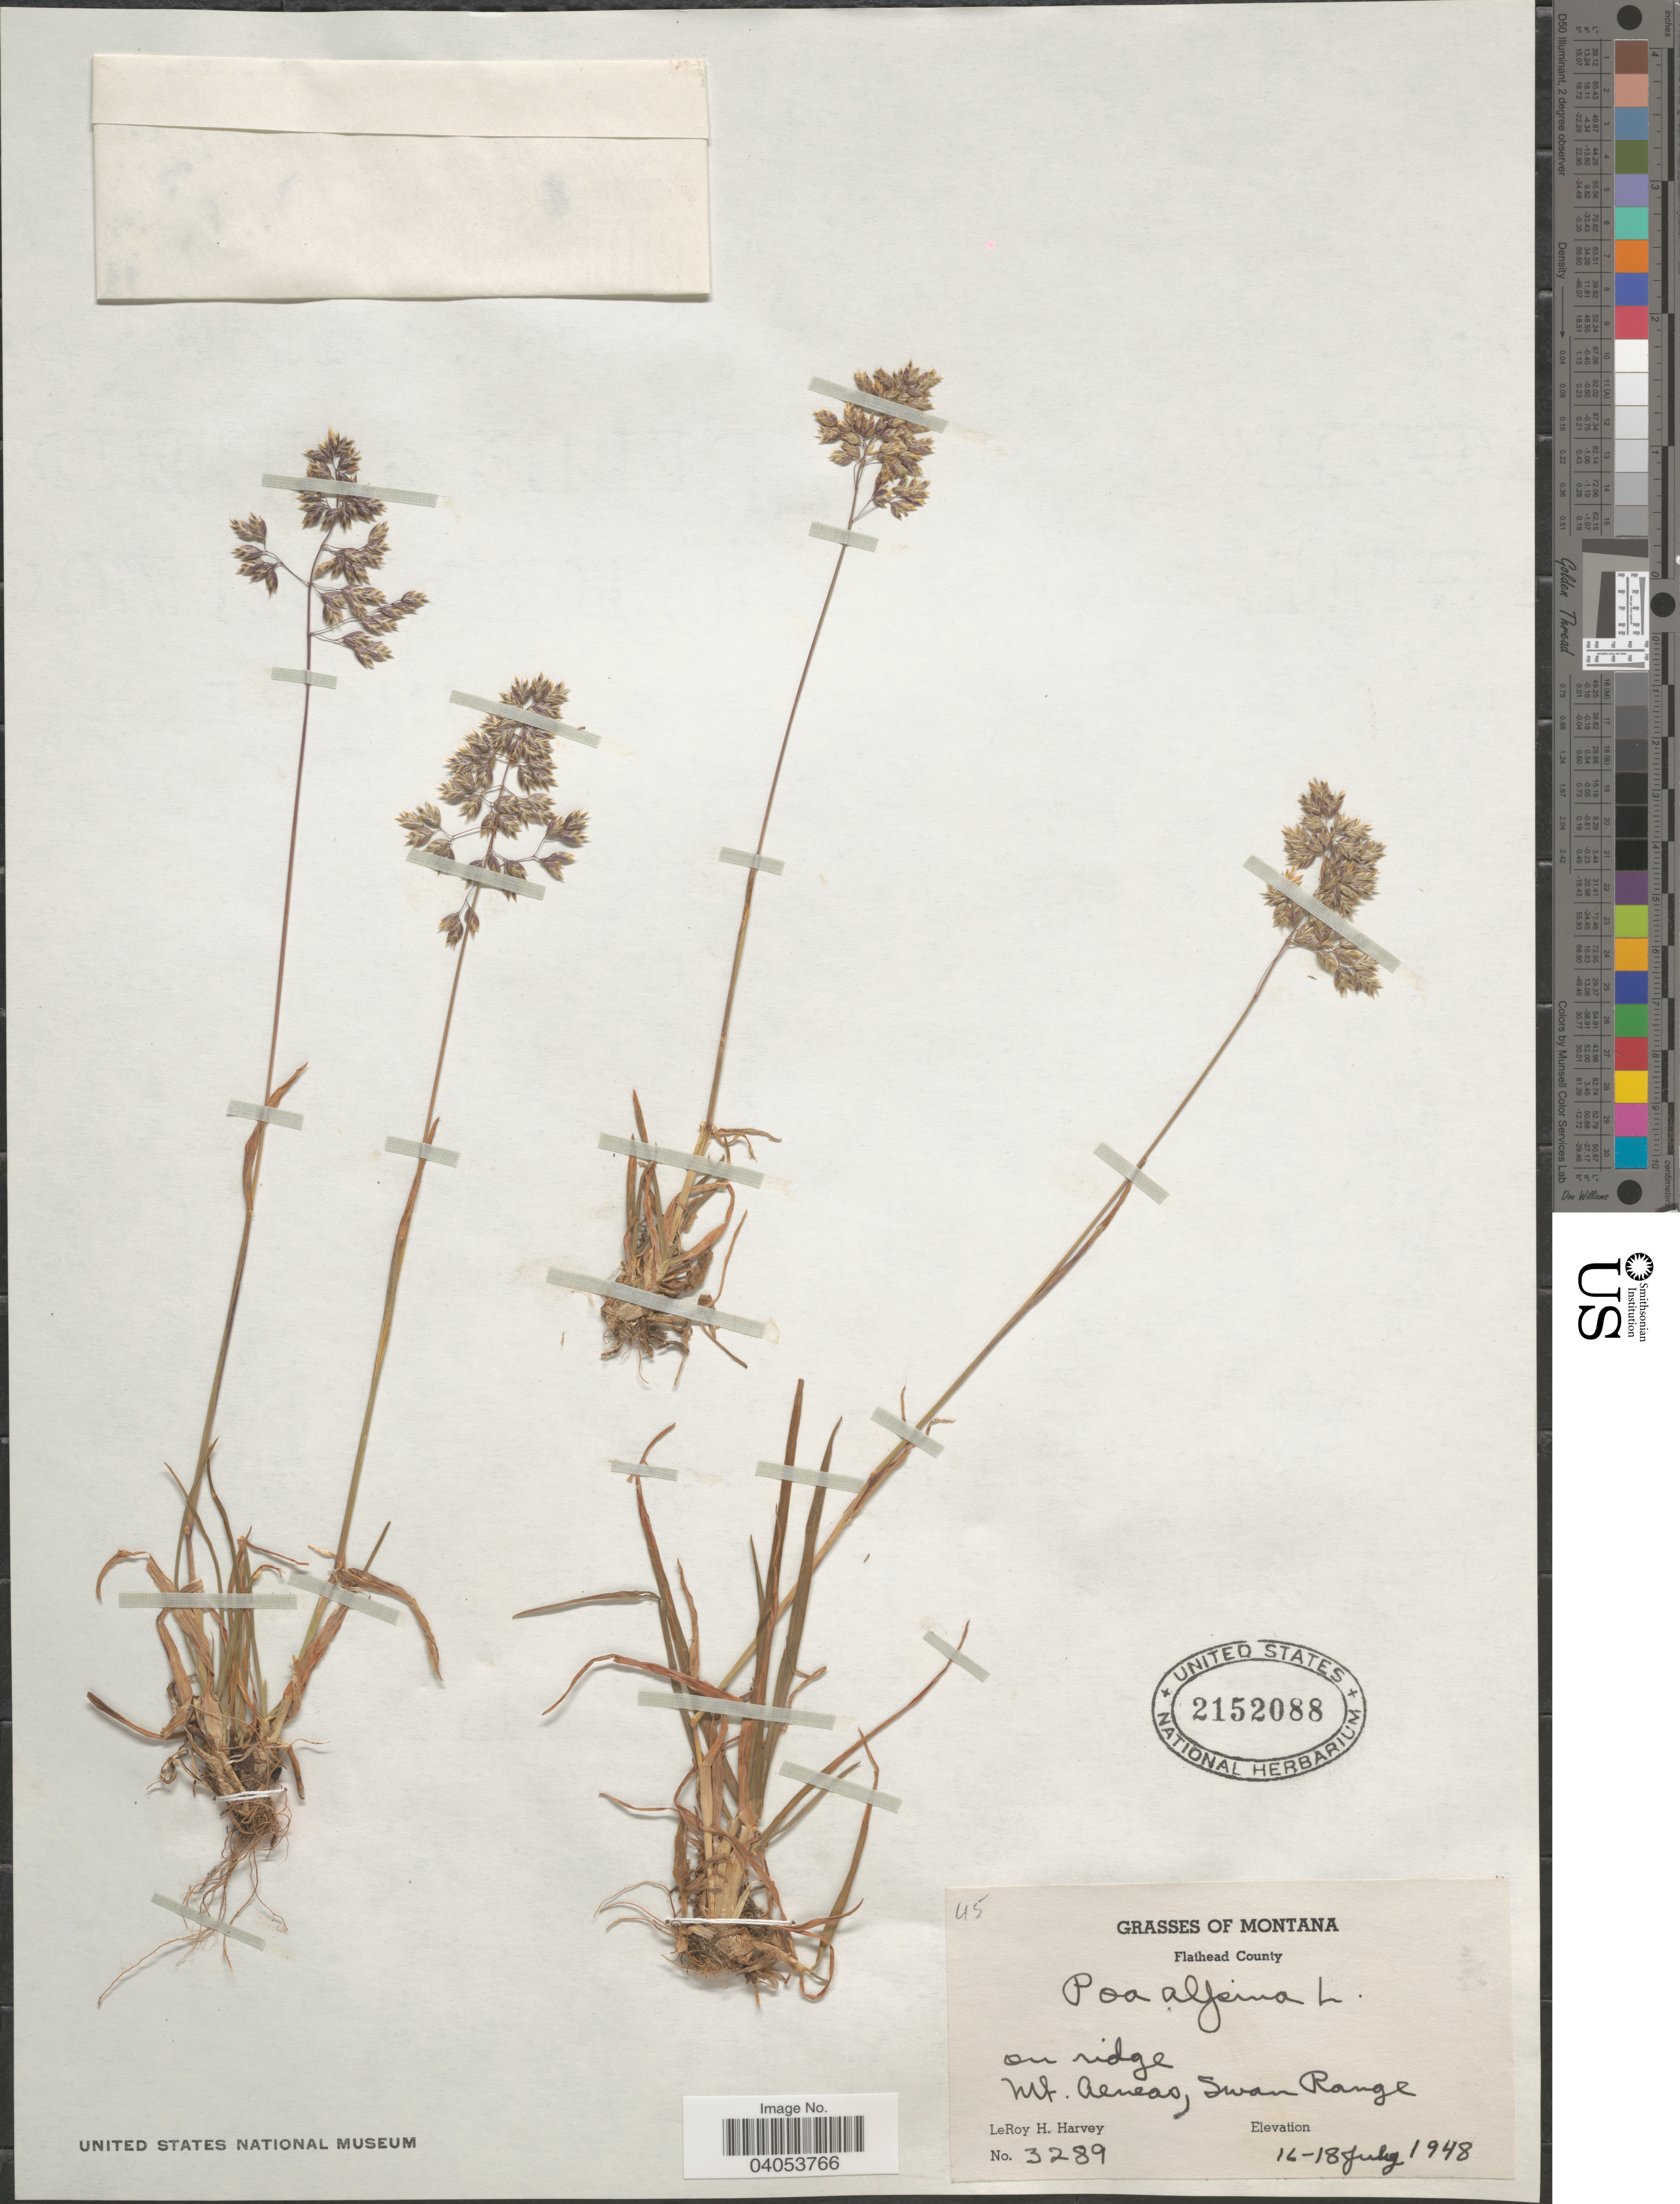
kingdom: Plantae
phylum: Tracheophyta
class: Liliopsida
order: Poales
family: Poaceae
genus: Poa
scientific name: Poa alpina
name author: L.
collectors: L. H. Harvey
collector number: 3289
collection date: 1948-07-16/1948-07-18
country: United States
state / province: Montana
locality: Flathead County. On ridge Mt. Aeneas, Swan Range.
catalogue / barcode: US 2152088